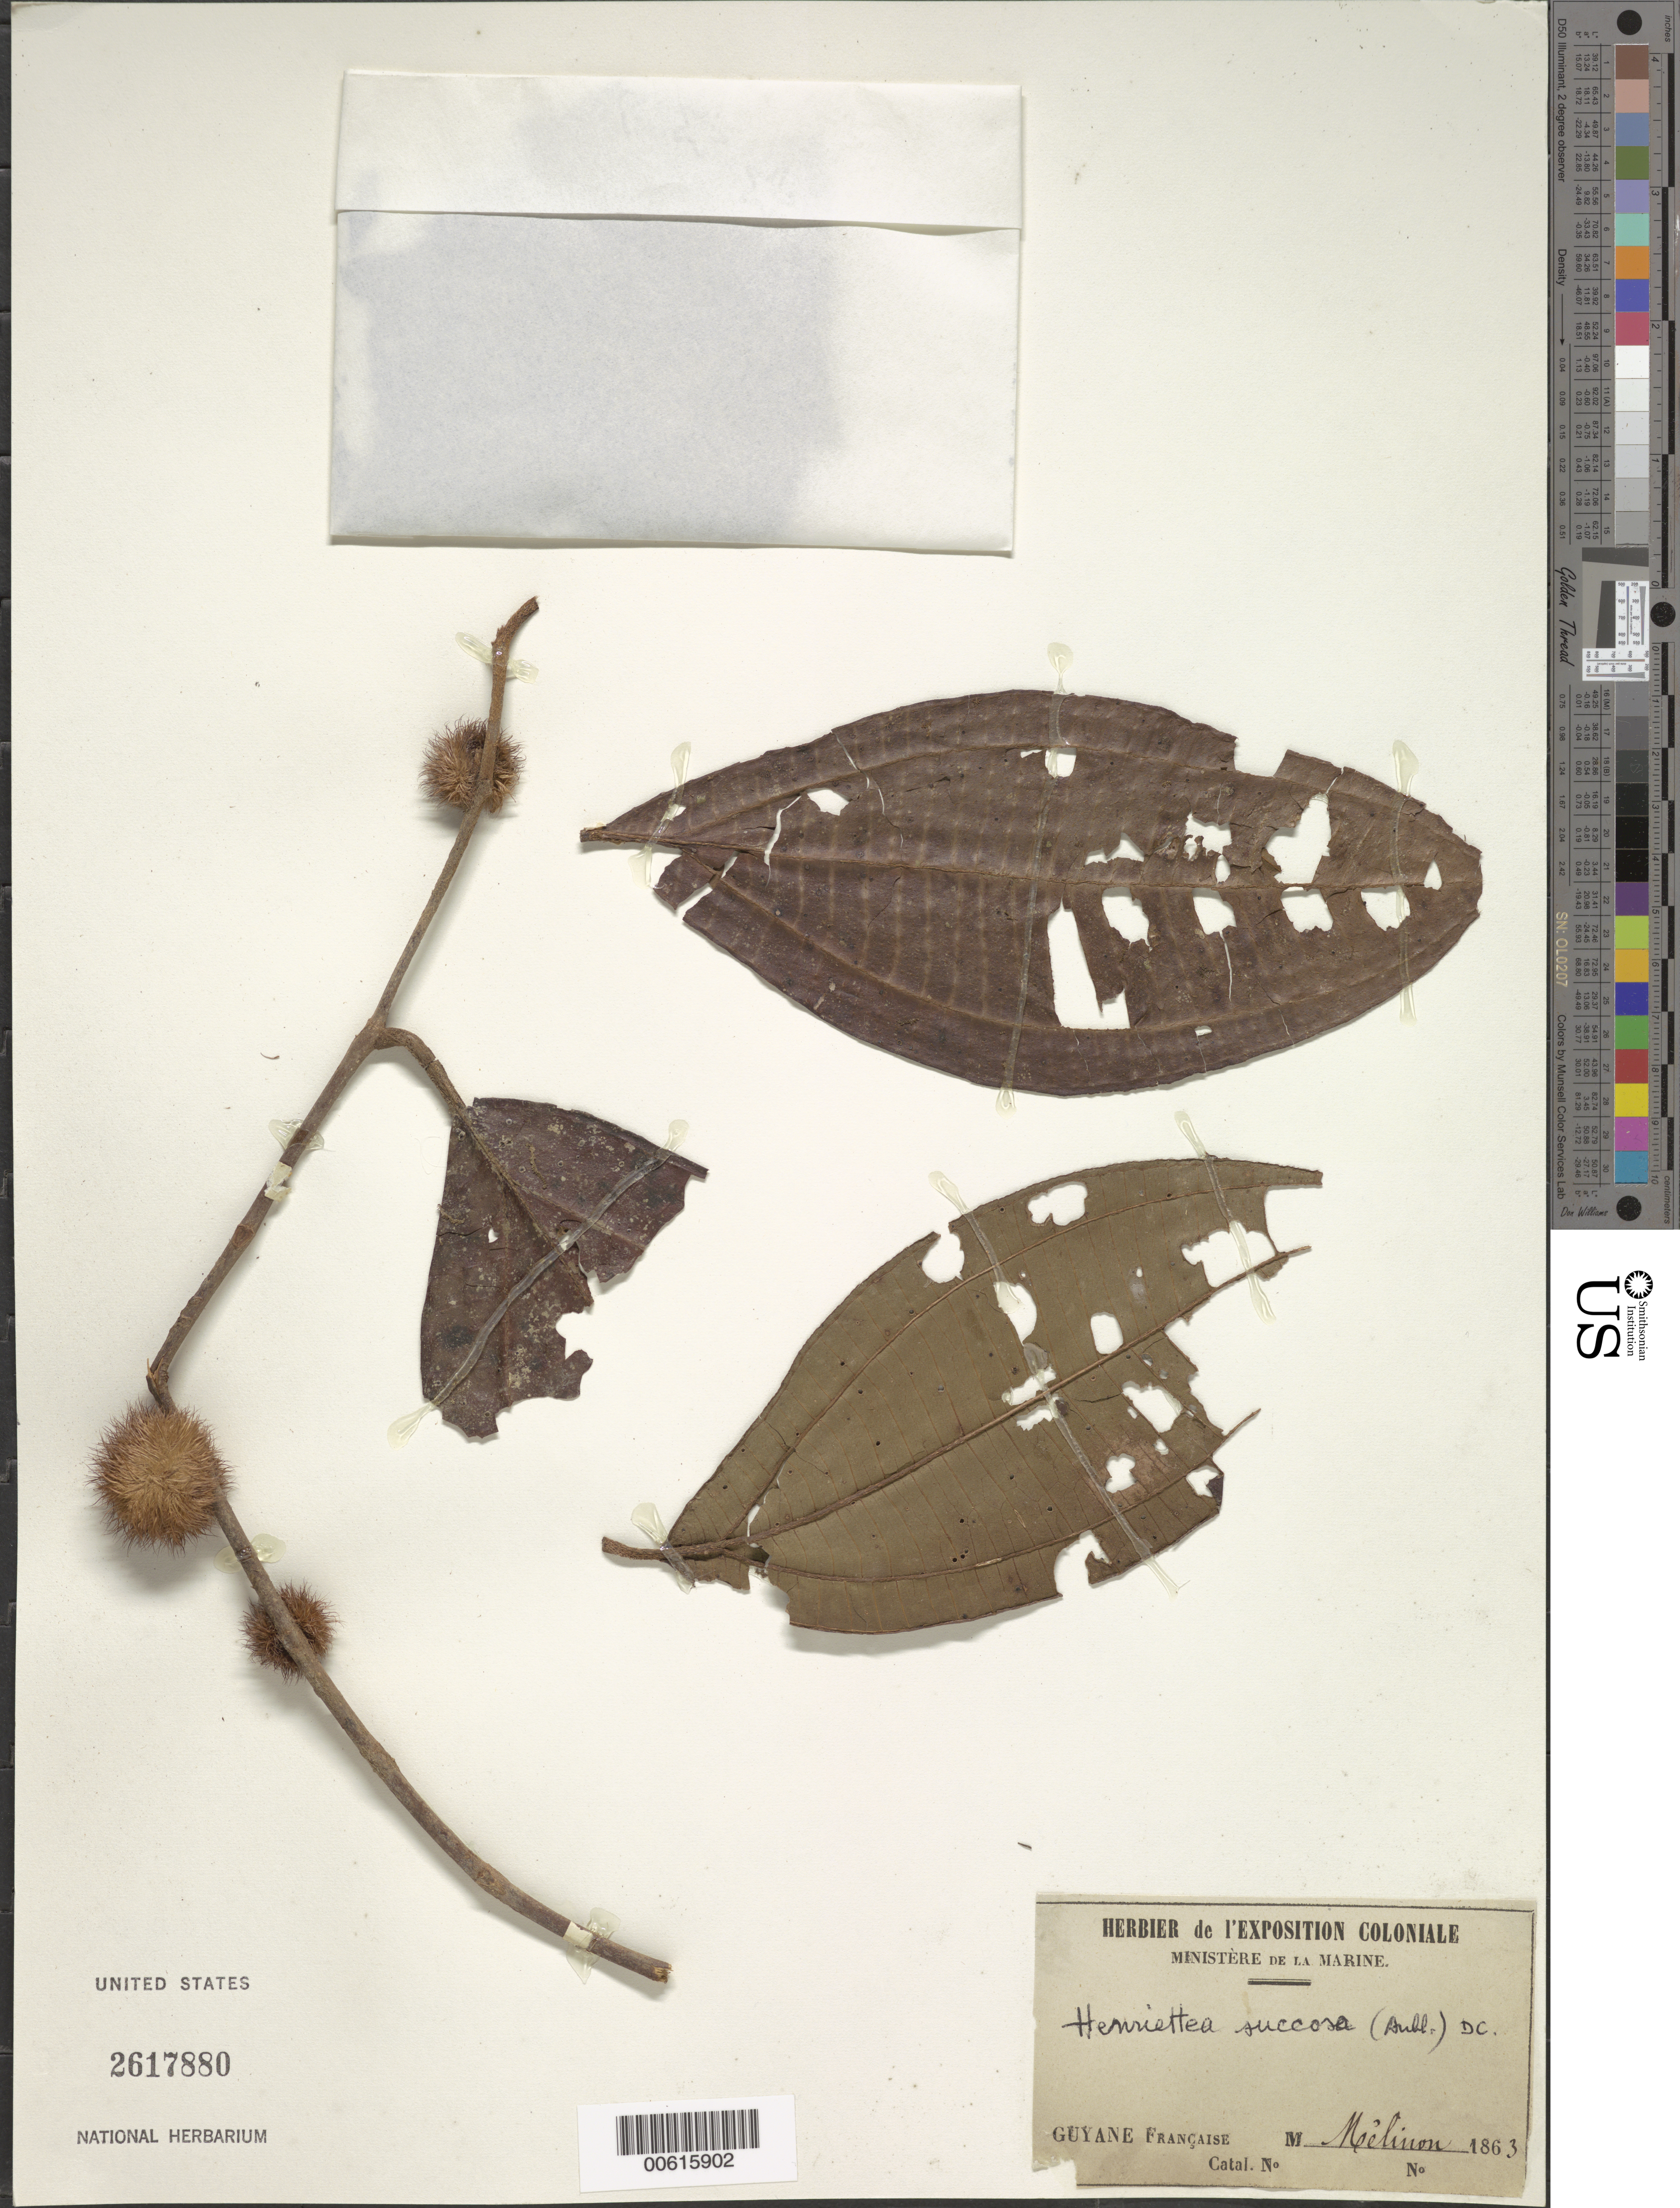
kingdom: Plantae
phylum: Tracheophyta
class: Magnoliopsida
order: Myrtales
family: Melastomataceae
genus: Henriettea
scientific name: Henriettea succosa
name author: (Aubl.) DC.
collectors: E. Mélinon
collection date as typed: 1863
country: French Guiana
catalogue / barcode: US 2617880